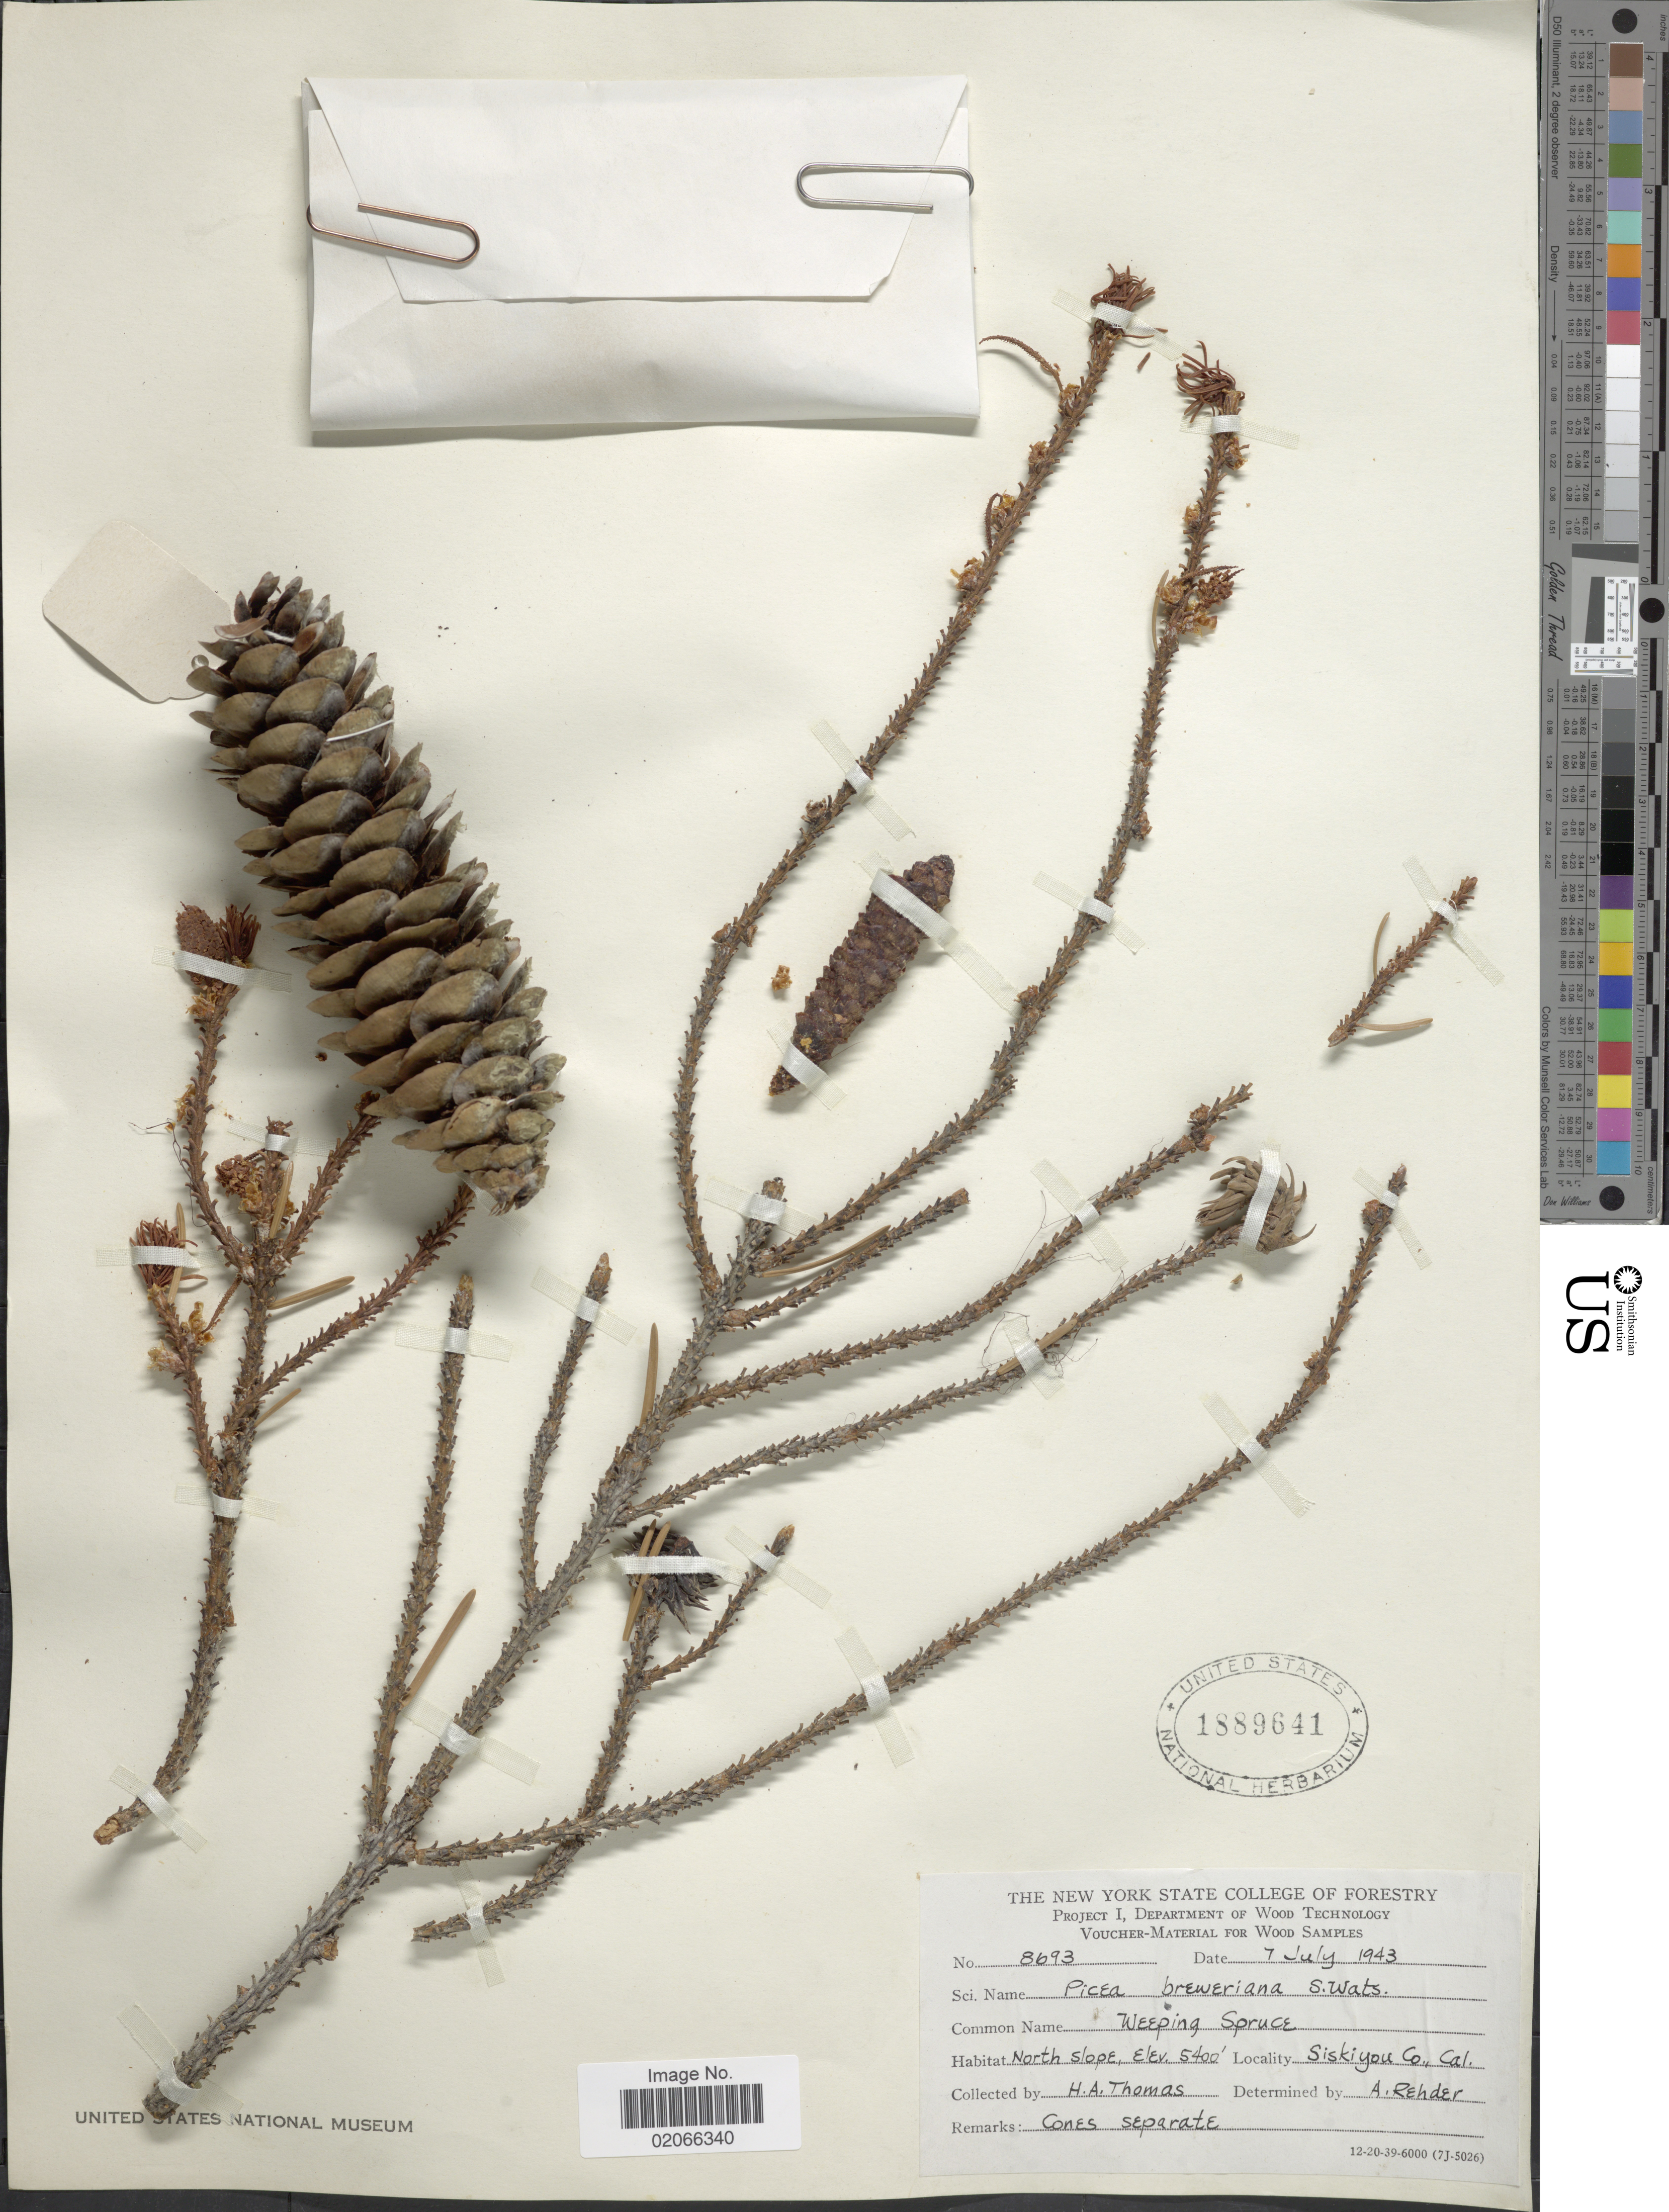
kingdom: Plantae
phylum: Tracheophyta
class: Pinopsida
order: Pinales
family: Pinaceae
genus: Picea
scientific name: Picea breweriana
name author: S. Watson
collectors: H. Thomas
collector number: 8693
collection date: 1943-07-07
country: United States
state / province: California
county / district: Siskiyou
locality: North slope, Siskiyou Co.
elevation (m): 1646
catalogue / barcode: US 1889641